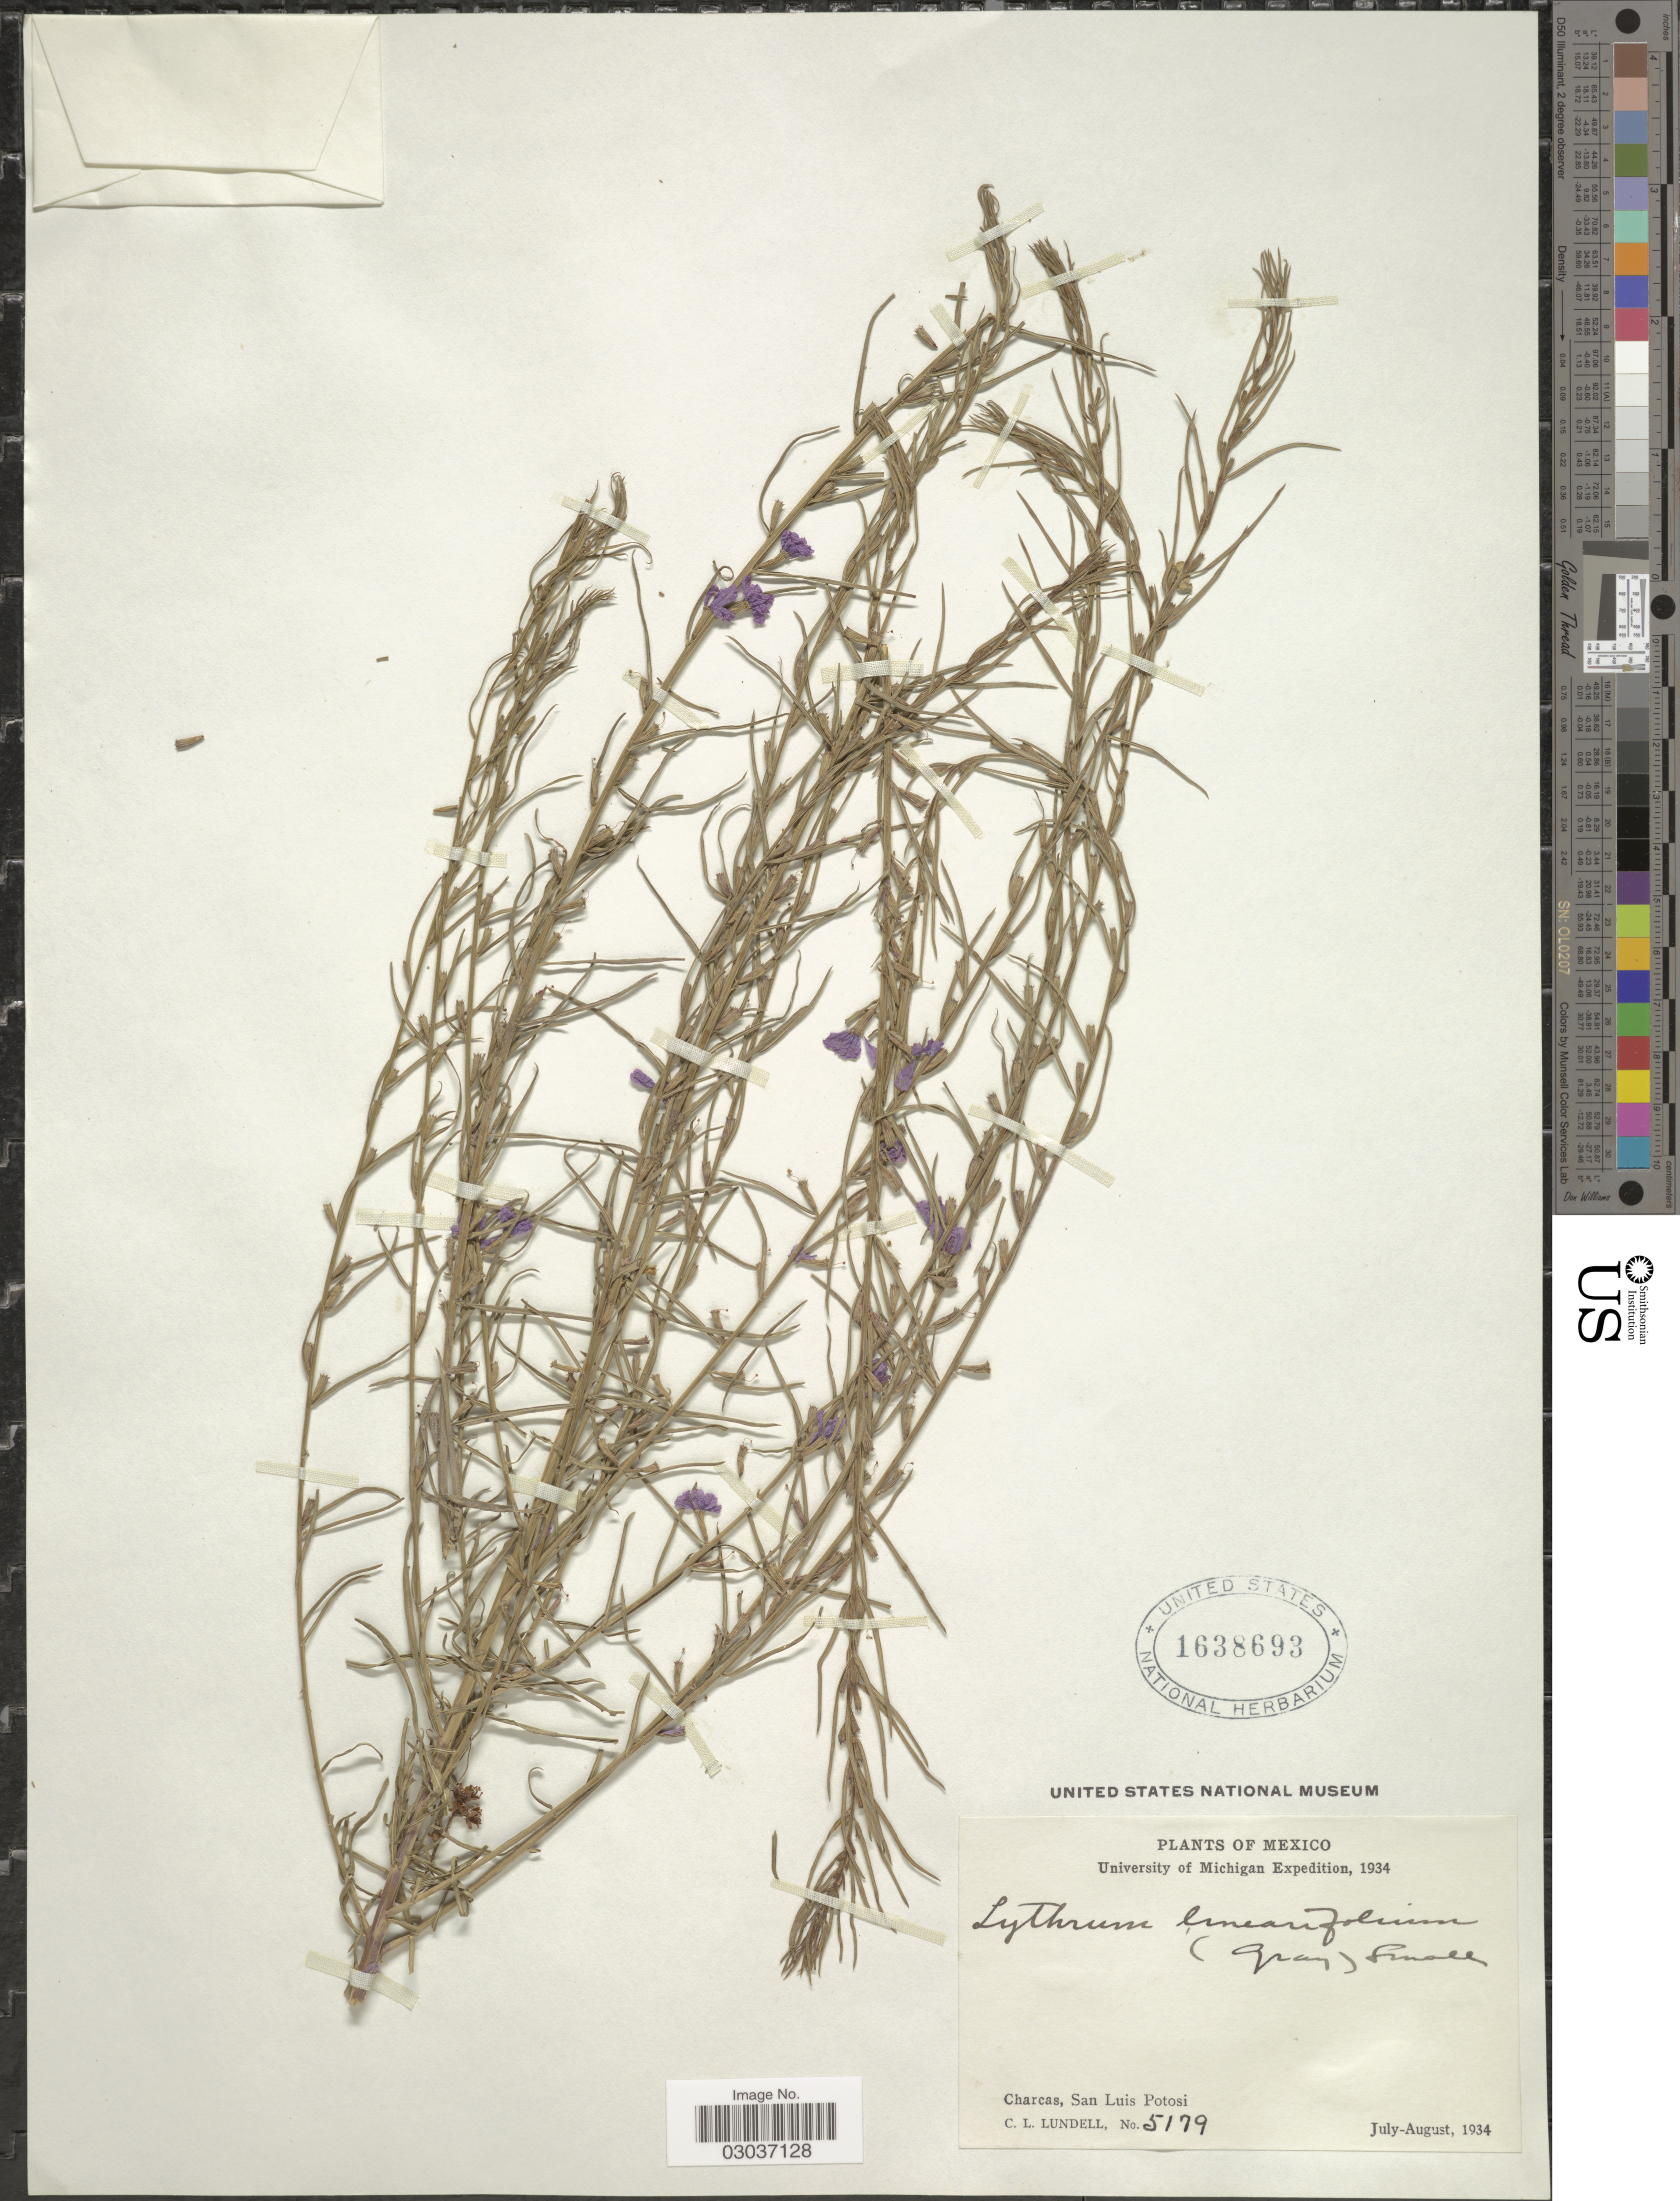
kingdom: Plantae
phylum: Tracheophyta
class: Magnoliopsida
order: Myrtales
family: Lythraceae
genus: Lythrum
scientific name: Lythrum californicum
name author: Torr. & A. Gray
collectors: C. L. Lundell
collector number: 5179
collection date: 1934-07/1934-08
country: Mexico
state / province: San Luis Potosí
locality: Charcas.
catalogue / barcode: US 1638693